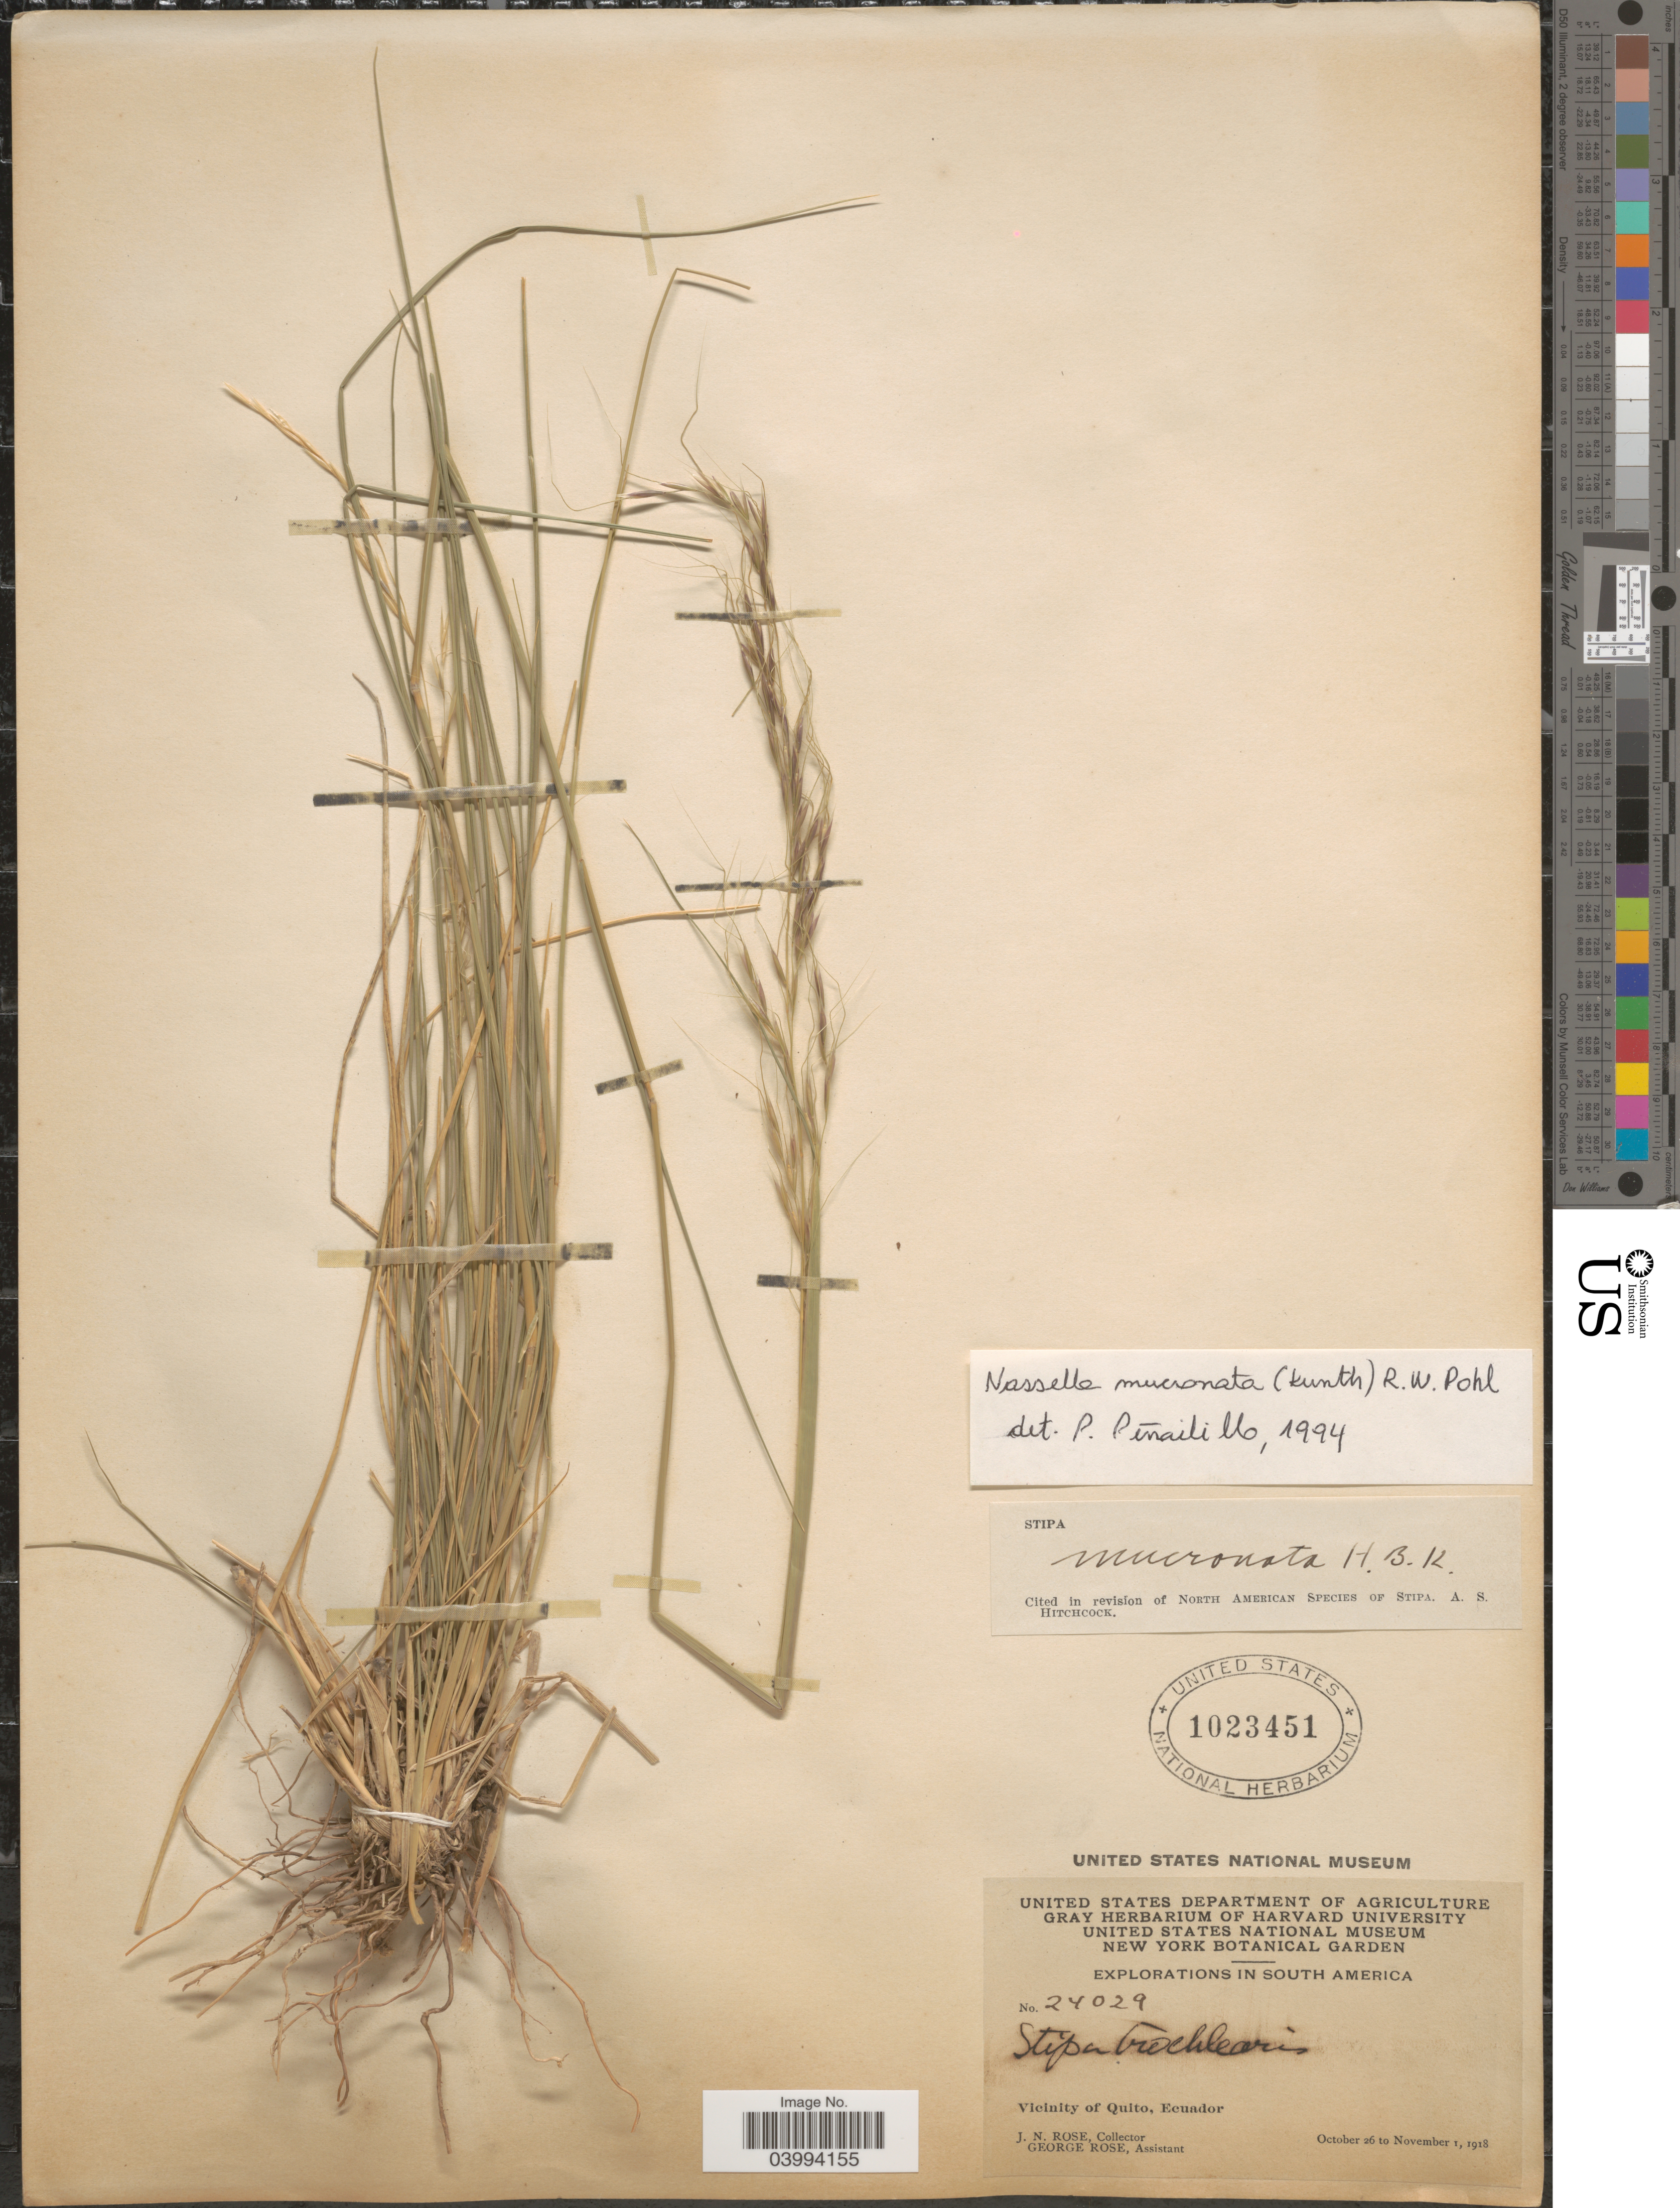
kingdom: Plantae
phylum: Tracheophyta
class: Liliopsida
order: Poales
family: Poaceae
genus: Nassella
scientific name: Nassella mucronata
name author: (Kunth) R.W. Pohl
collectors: J. N. Rose & G. Rose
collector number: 24029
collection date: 1918-10-26/1918-11-01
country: Ecuador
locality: Vicinity of Quito.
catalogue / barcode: US 1023451